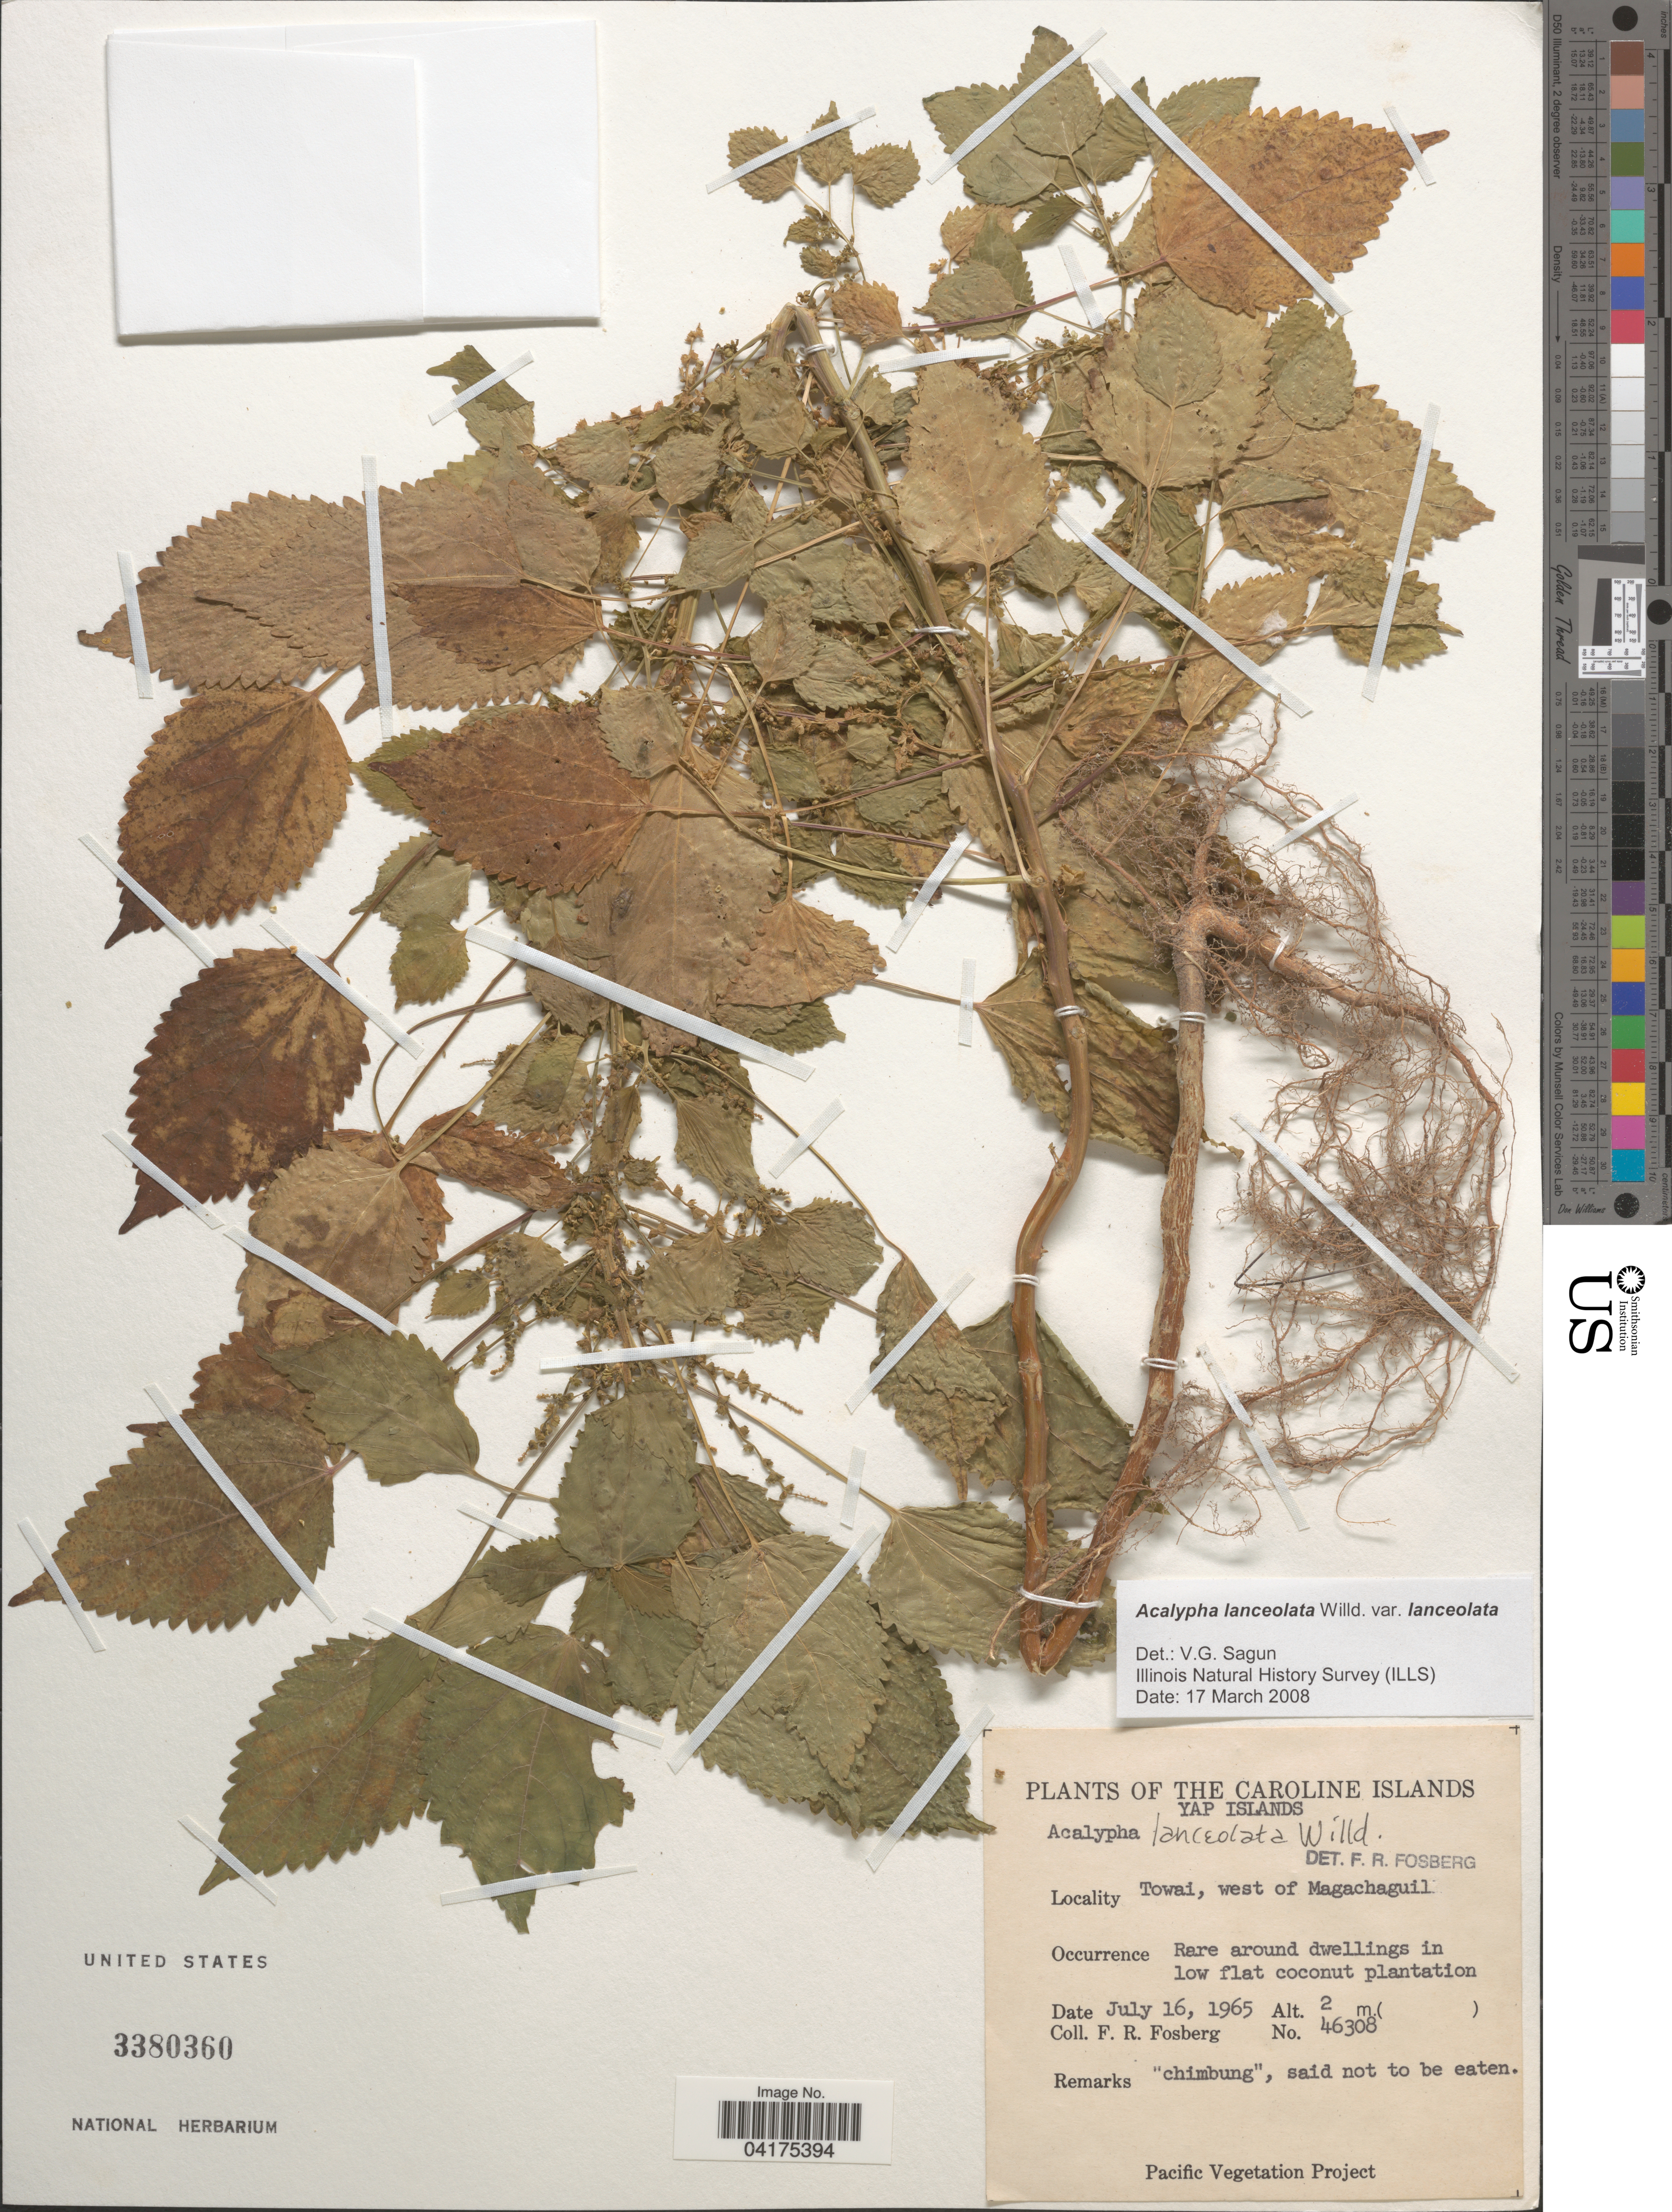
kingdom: Plantae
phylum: Tracheophyta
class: Magnoliopsida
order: Malpighiales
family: Euphorbiaceae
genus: Acalypha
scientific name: Acalypha lanceolata var. lanceolata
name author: Willd.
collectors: F. R. Fosberg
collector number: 46308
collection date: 1965-07-16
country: Micronesia, Federated States of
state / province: Yap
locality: The Caroline Islands. Yap Islands. Towai, west of Magachaguil.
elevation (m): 2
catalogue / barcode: US 3380360